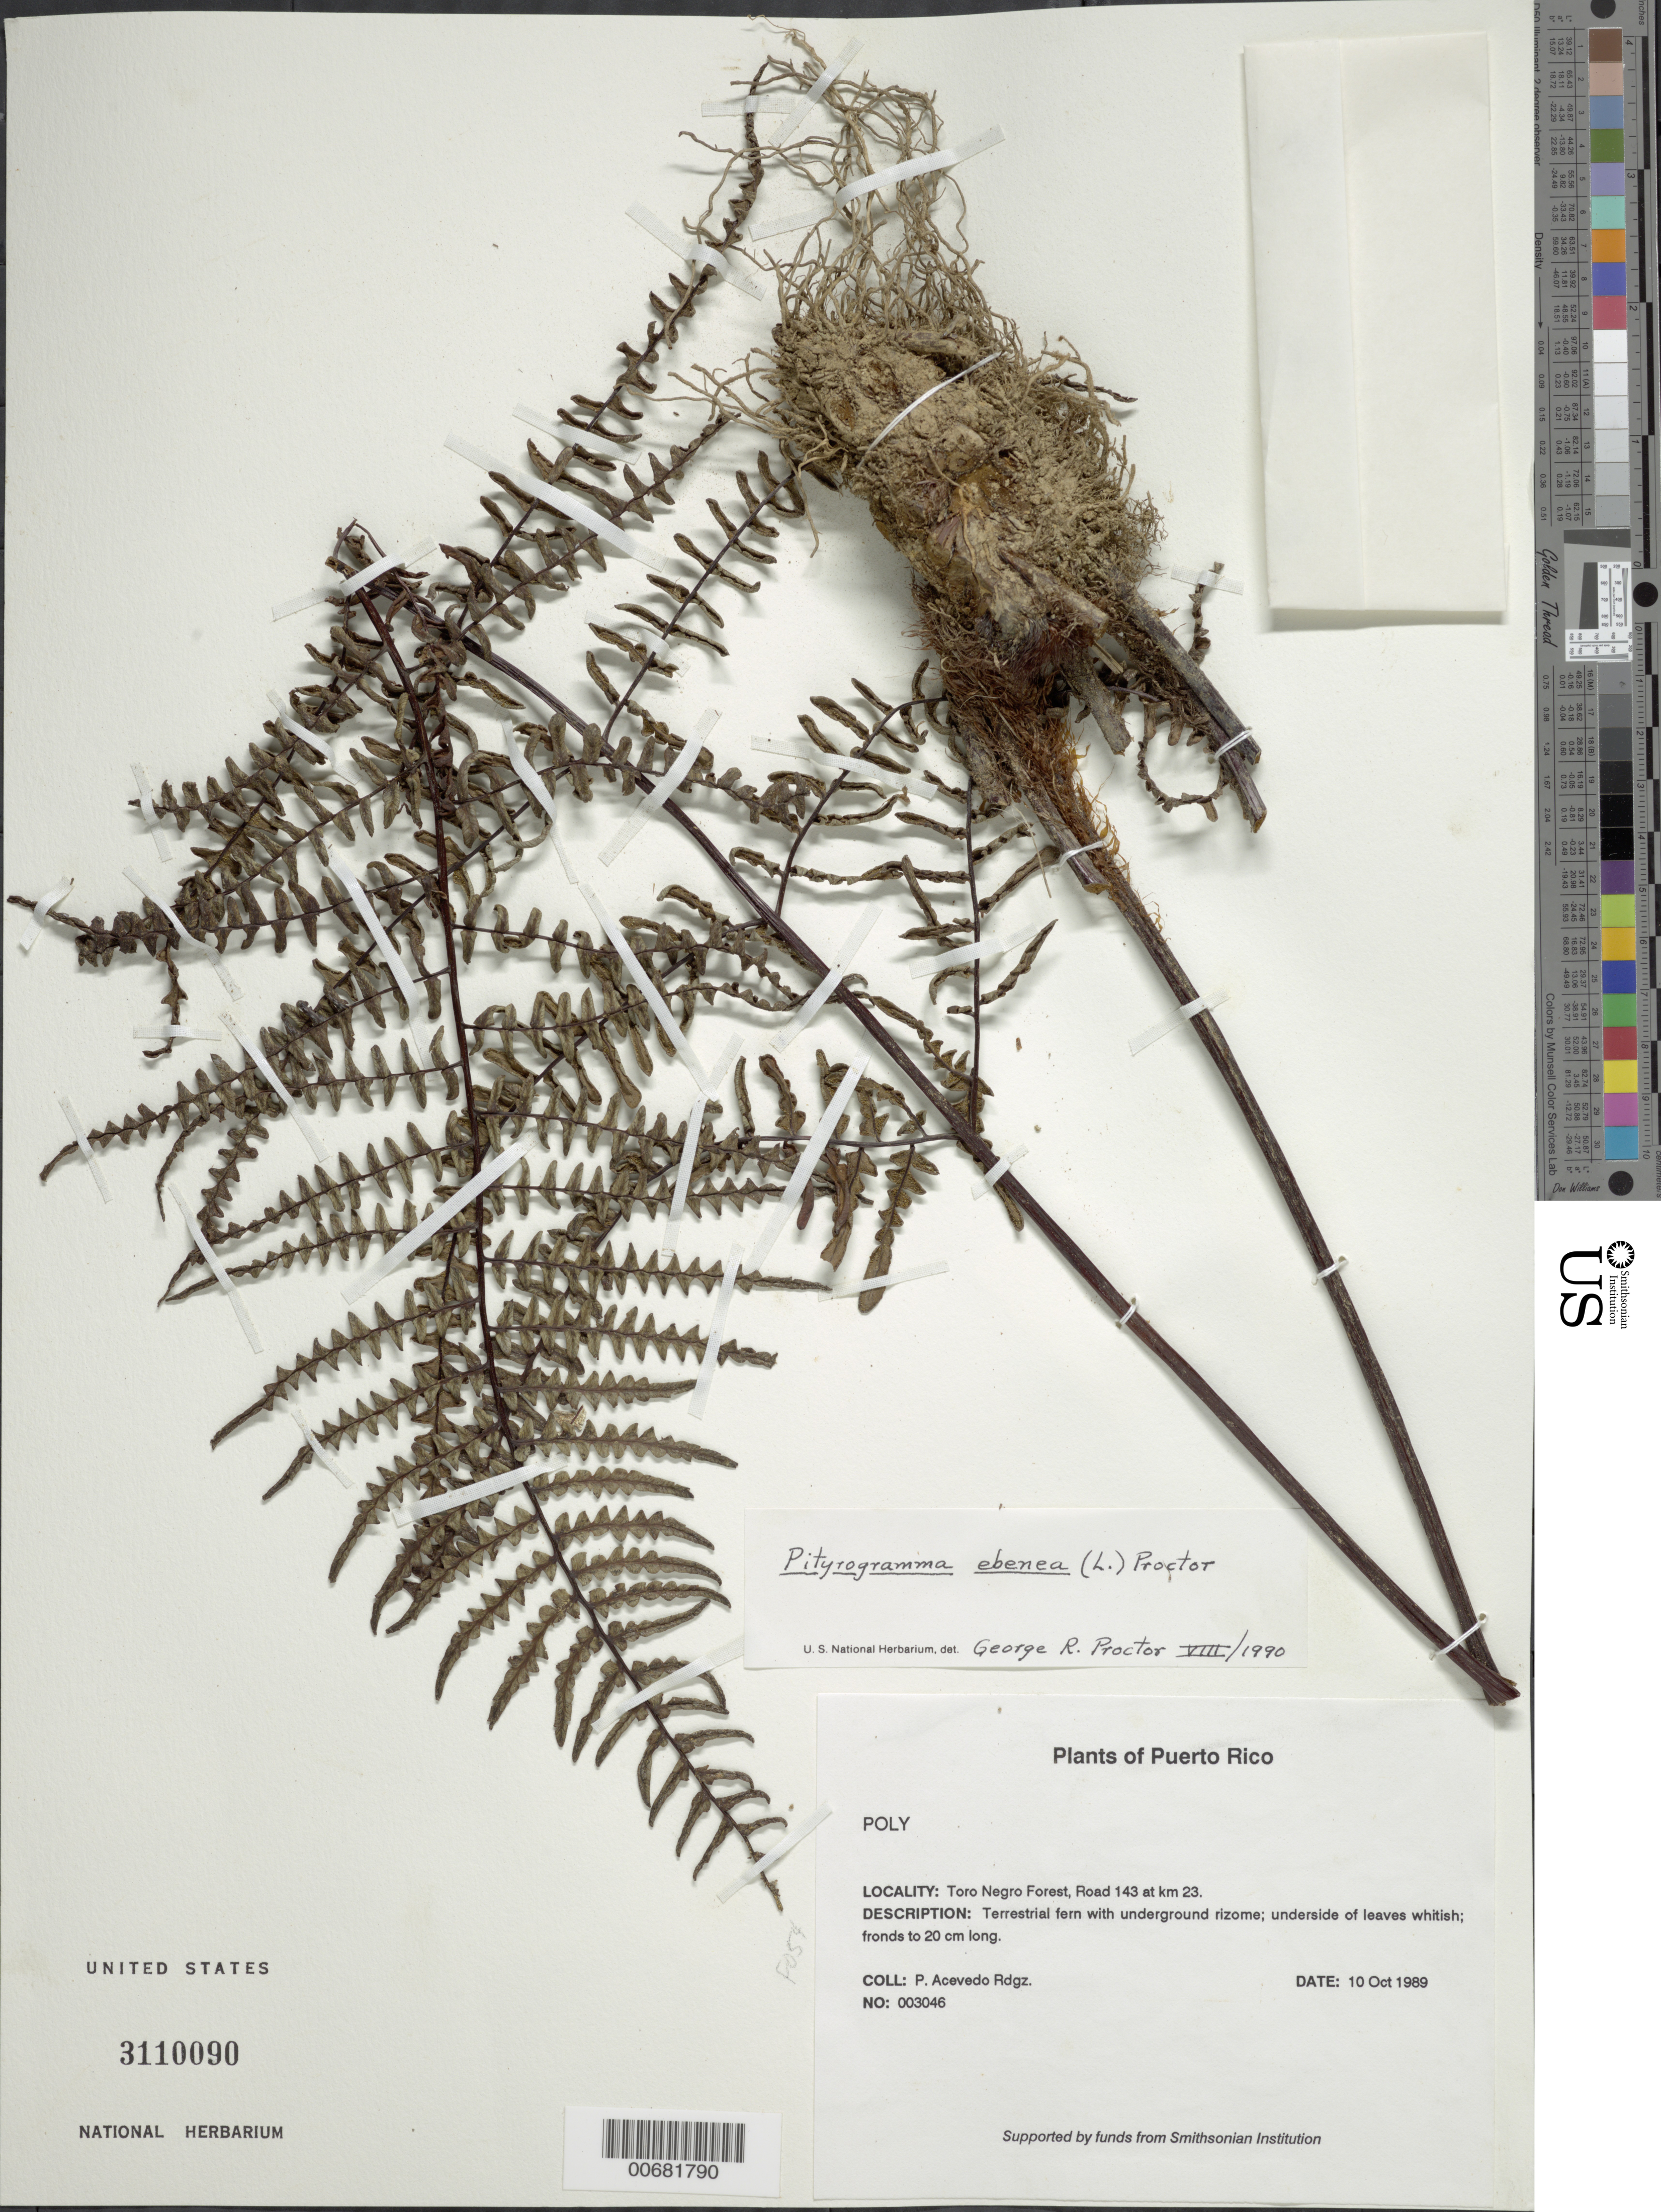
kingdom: Plantae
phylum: Tracheophyta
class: Polypodiopsida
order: Polypodiales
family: Pteridaceae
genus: Pityrogramma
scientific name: Pityrogramma ebenea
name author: (L.) Proctor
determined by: Proctor, G. R.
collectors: P. Acevedo-Rodr.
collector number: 3046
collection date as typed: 10 Oct 1989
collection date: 1989-10-10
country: Puerto Rico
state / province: Jayuya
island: Puerto Rico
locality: Jayuya; Toro Negro Forest, Road 143 at km 23.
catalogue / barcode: US 3110090